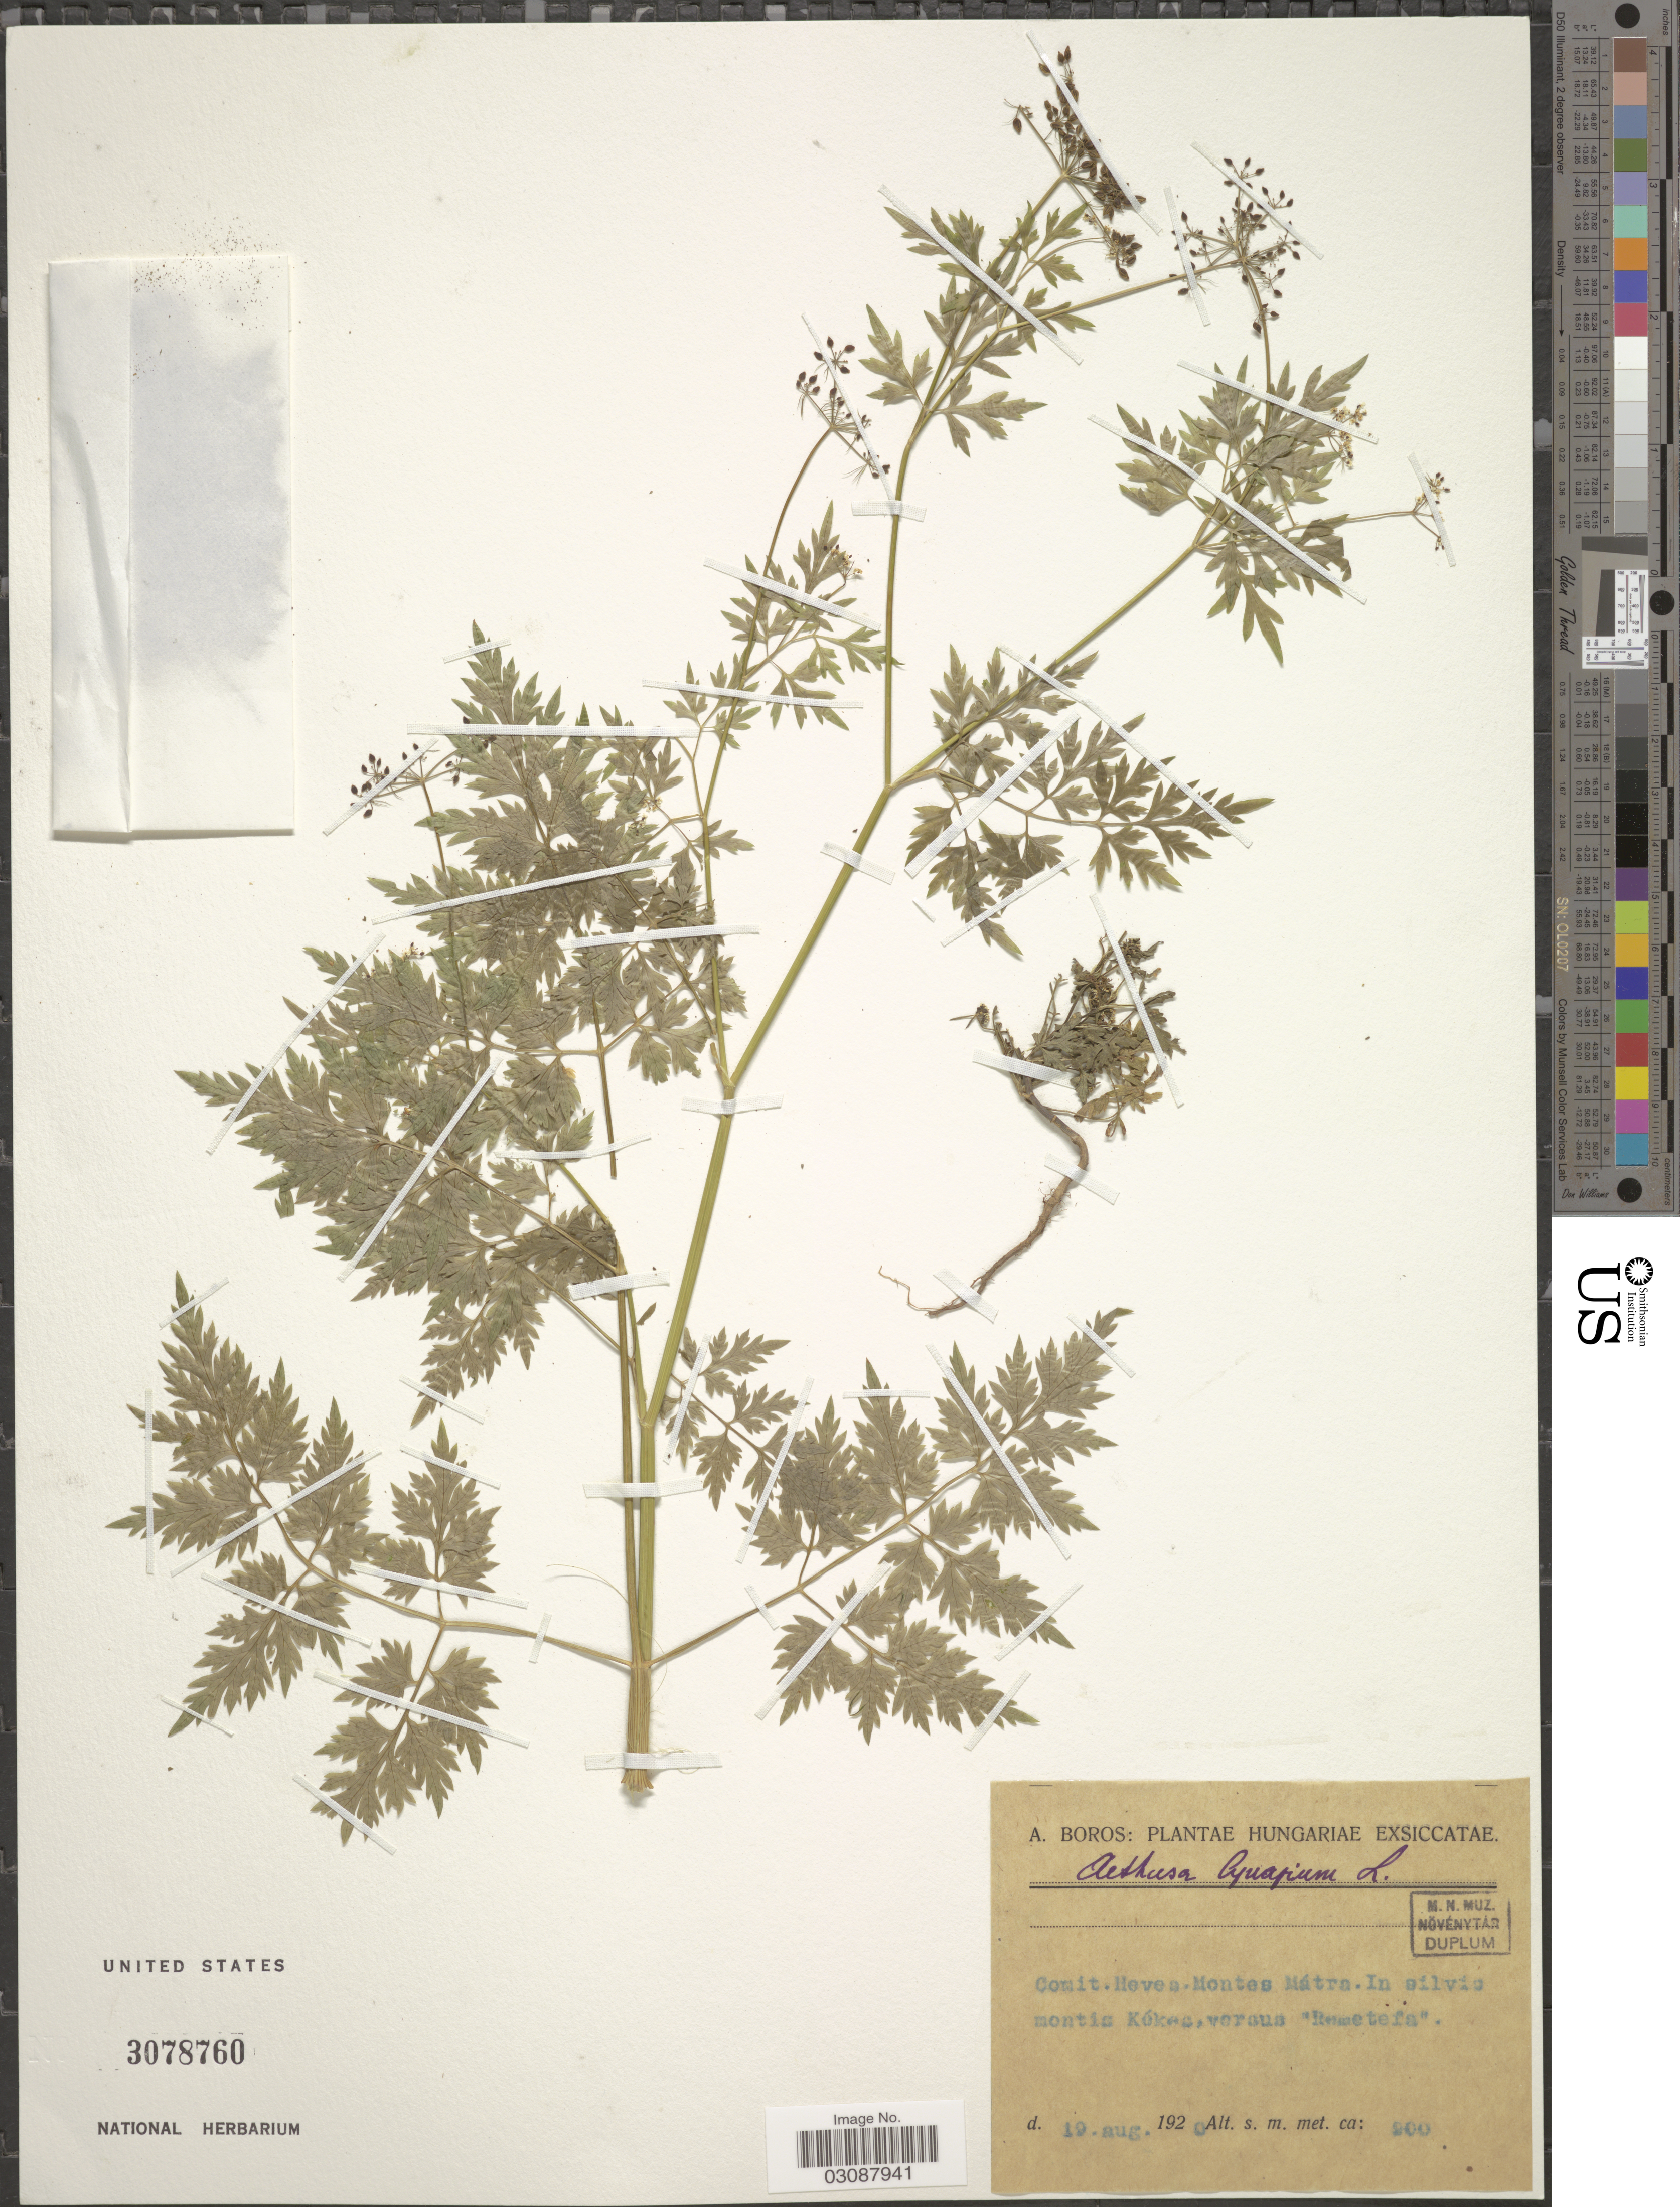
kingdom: Plantae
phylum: Tracheophyta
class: Magnoliopsida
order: Apiales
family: Apiaceae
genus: Aethusa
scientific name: Aethusa cynapium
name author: L.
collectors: Á. Boros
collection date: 1920-08-19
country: Hungary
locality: Hungariae. Comit. Heves. Montes Mátra. In silvis montis Kékes, versus "Remetefa".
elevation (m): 900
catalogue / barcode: US 3078760